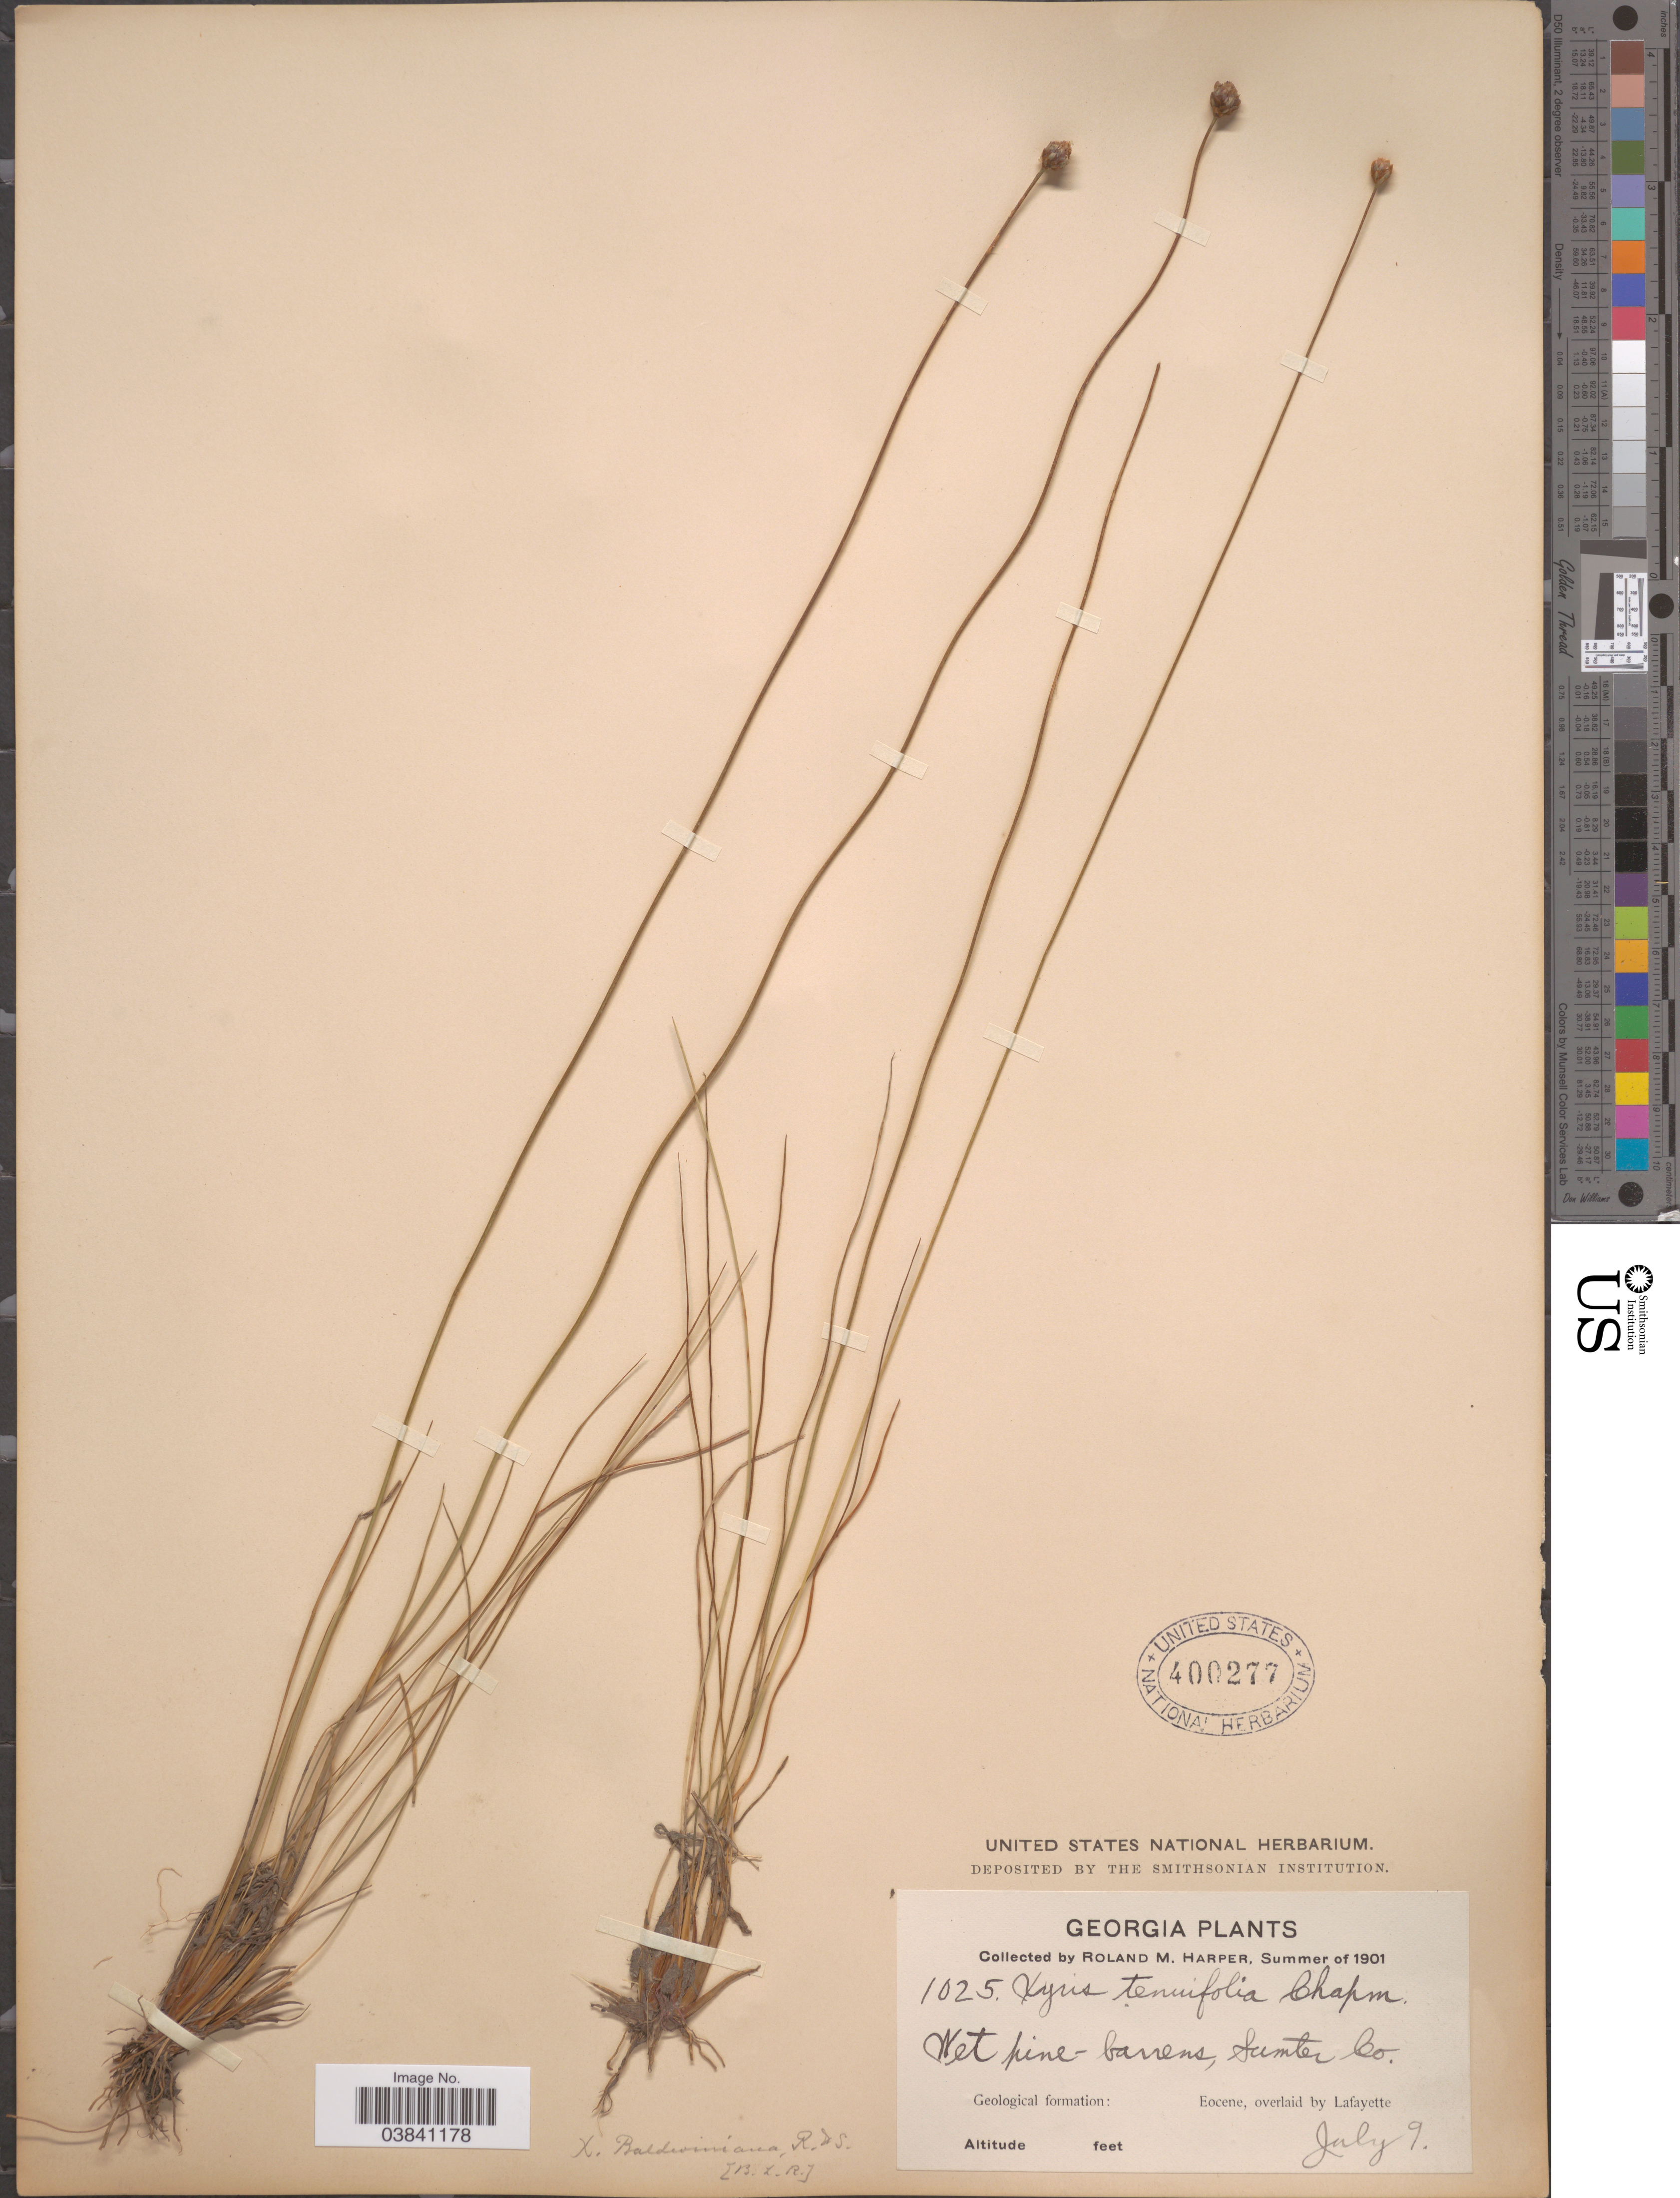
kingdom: Plantae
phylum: Tracheophyta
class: Liliopsida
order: Poales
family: Xyridaceae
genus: Xyris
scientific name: Xyris baldwiniana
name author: Schult.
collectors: R. M. Harper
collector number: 1025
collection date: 1901-07-09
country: United States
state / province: Georgia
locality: Wet pine-barrens, Sumter Co. Geological formation: Eocene, overlaid by Lafayette.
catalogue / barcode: US 400277